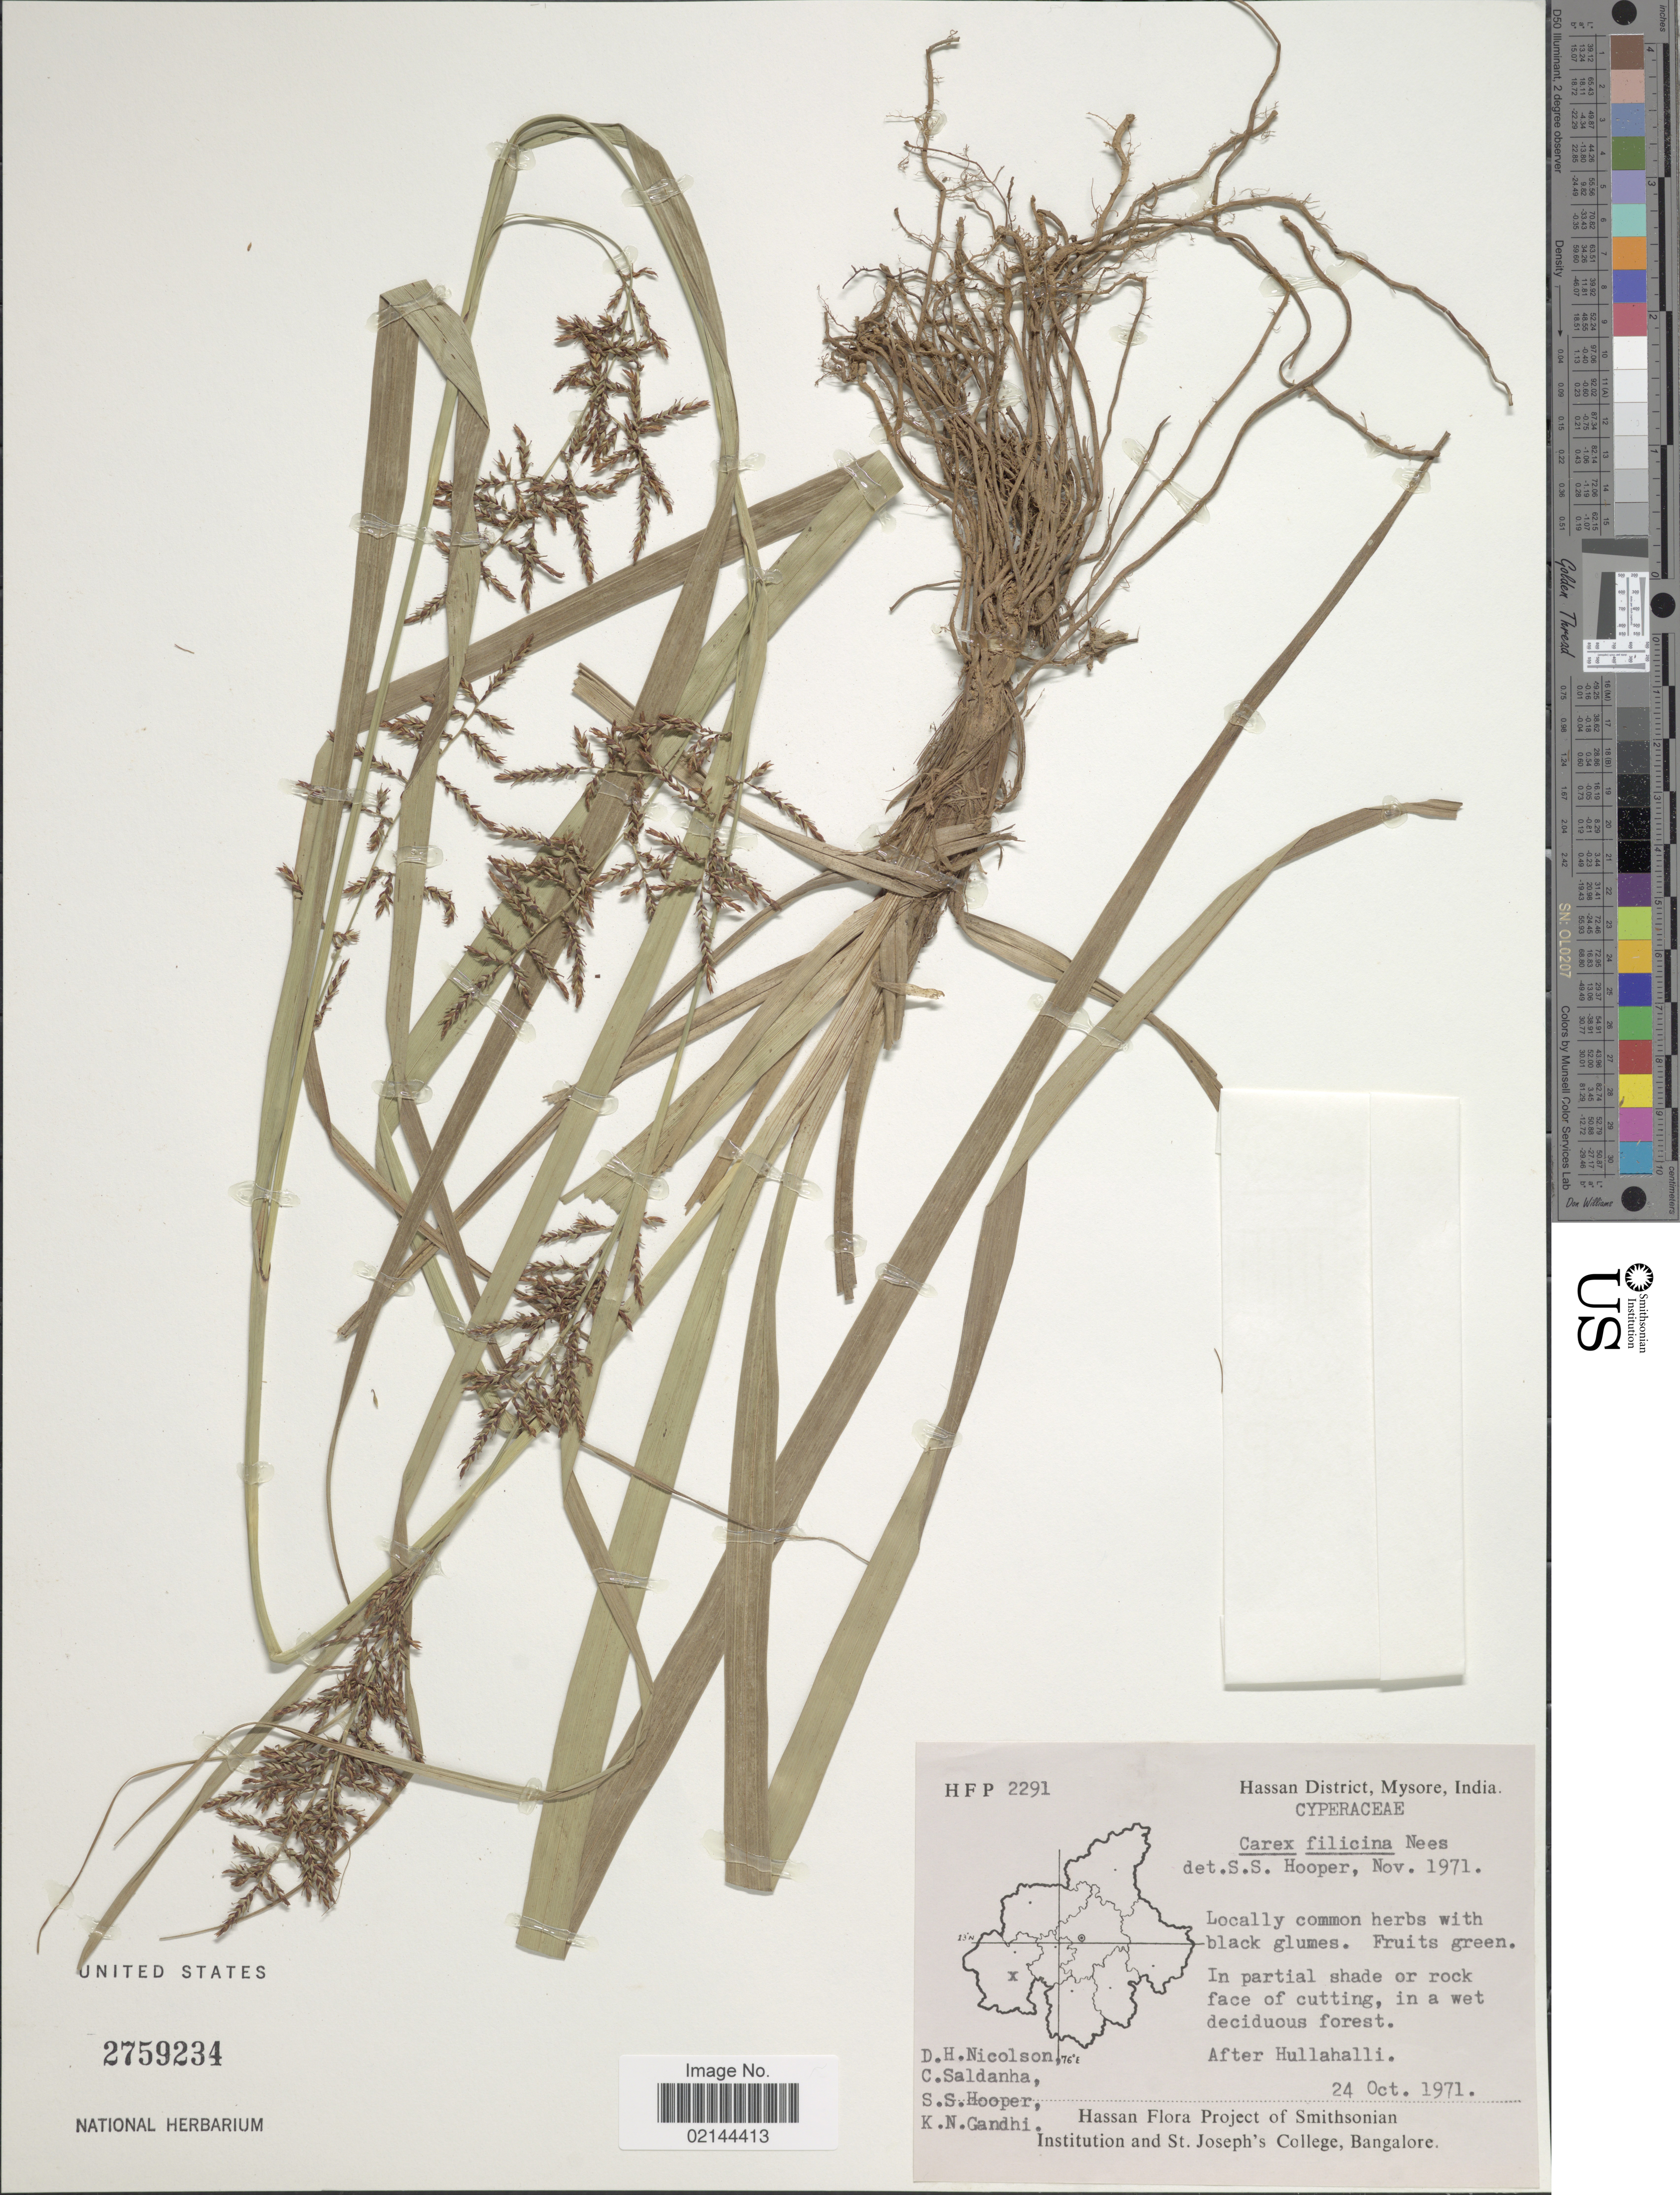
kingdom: Plantae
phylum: Tracheophyta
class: Liliopsida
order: Poales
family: Cyperaceae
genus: Carex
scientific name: Carex filicina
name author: Nees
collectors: D. H. Nicolson, C. Saldanha, S. S. Hooper & K. N. Gandhi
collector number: HFP2291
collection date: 1971-10-24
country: India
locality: Hassan District, Mysore. After Hullahalli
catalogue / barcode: US 2759234